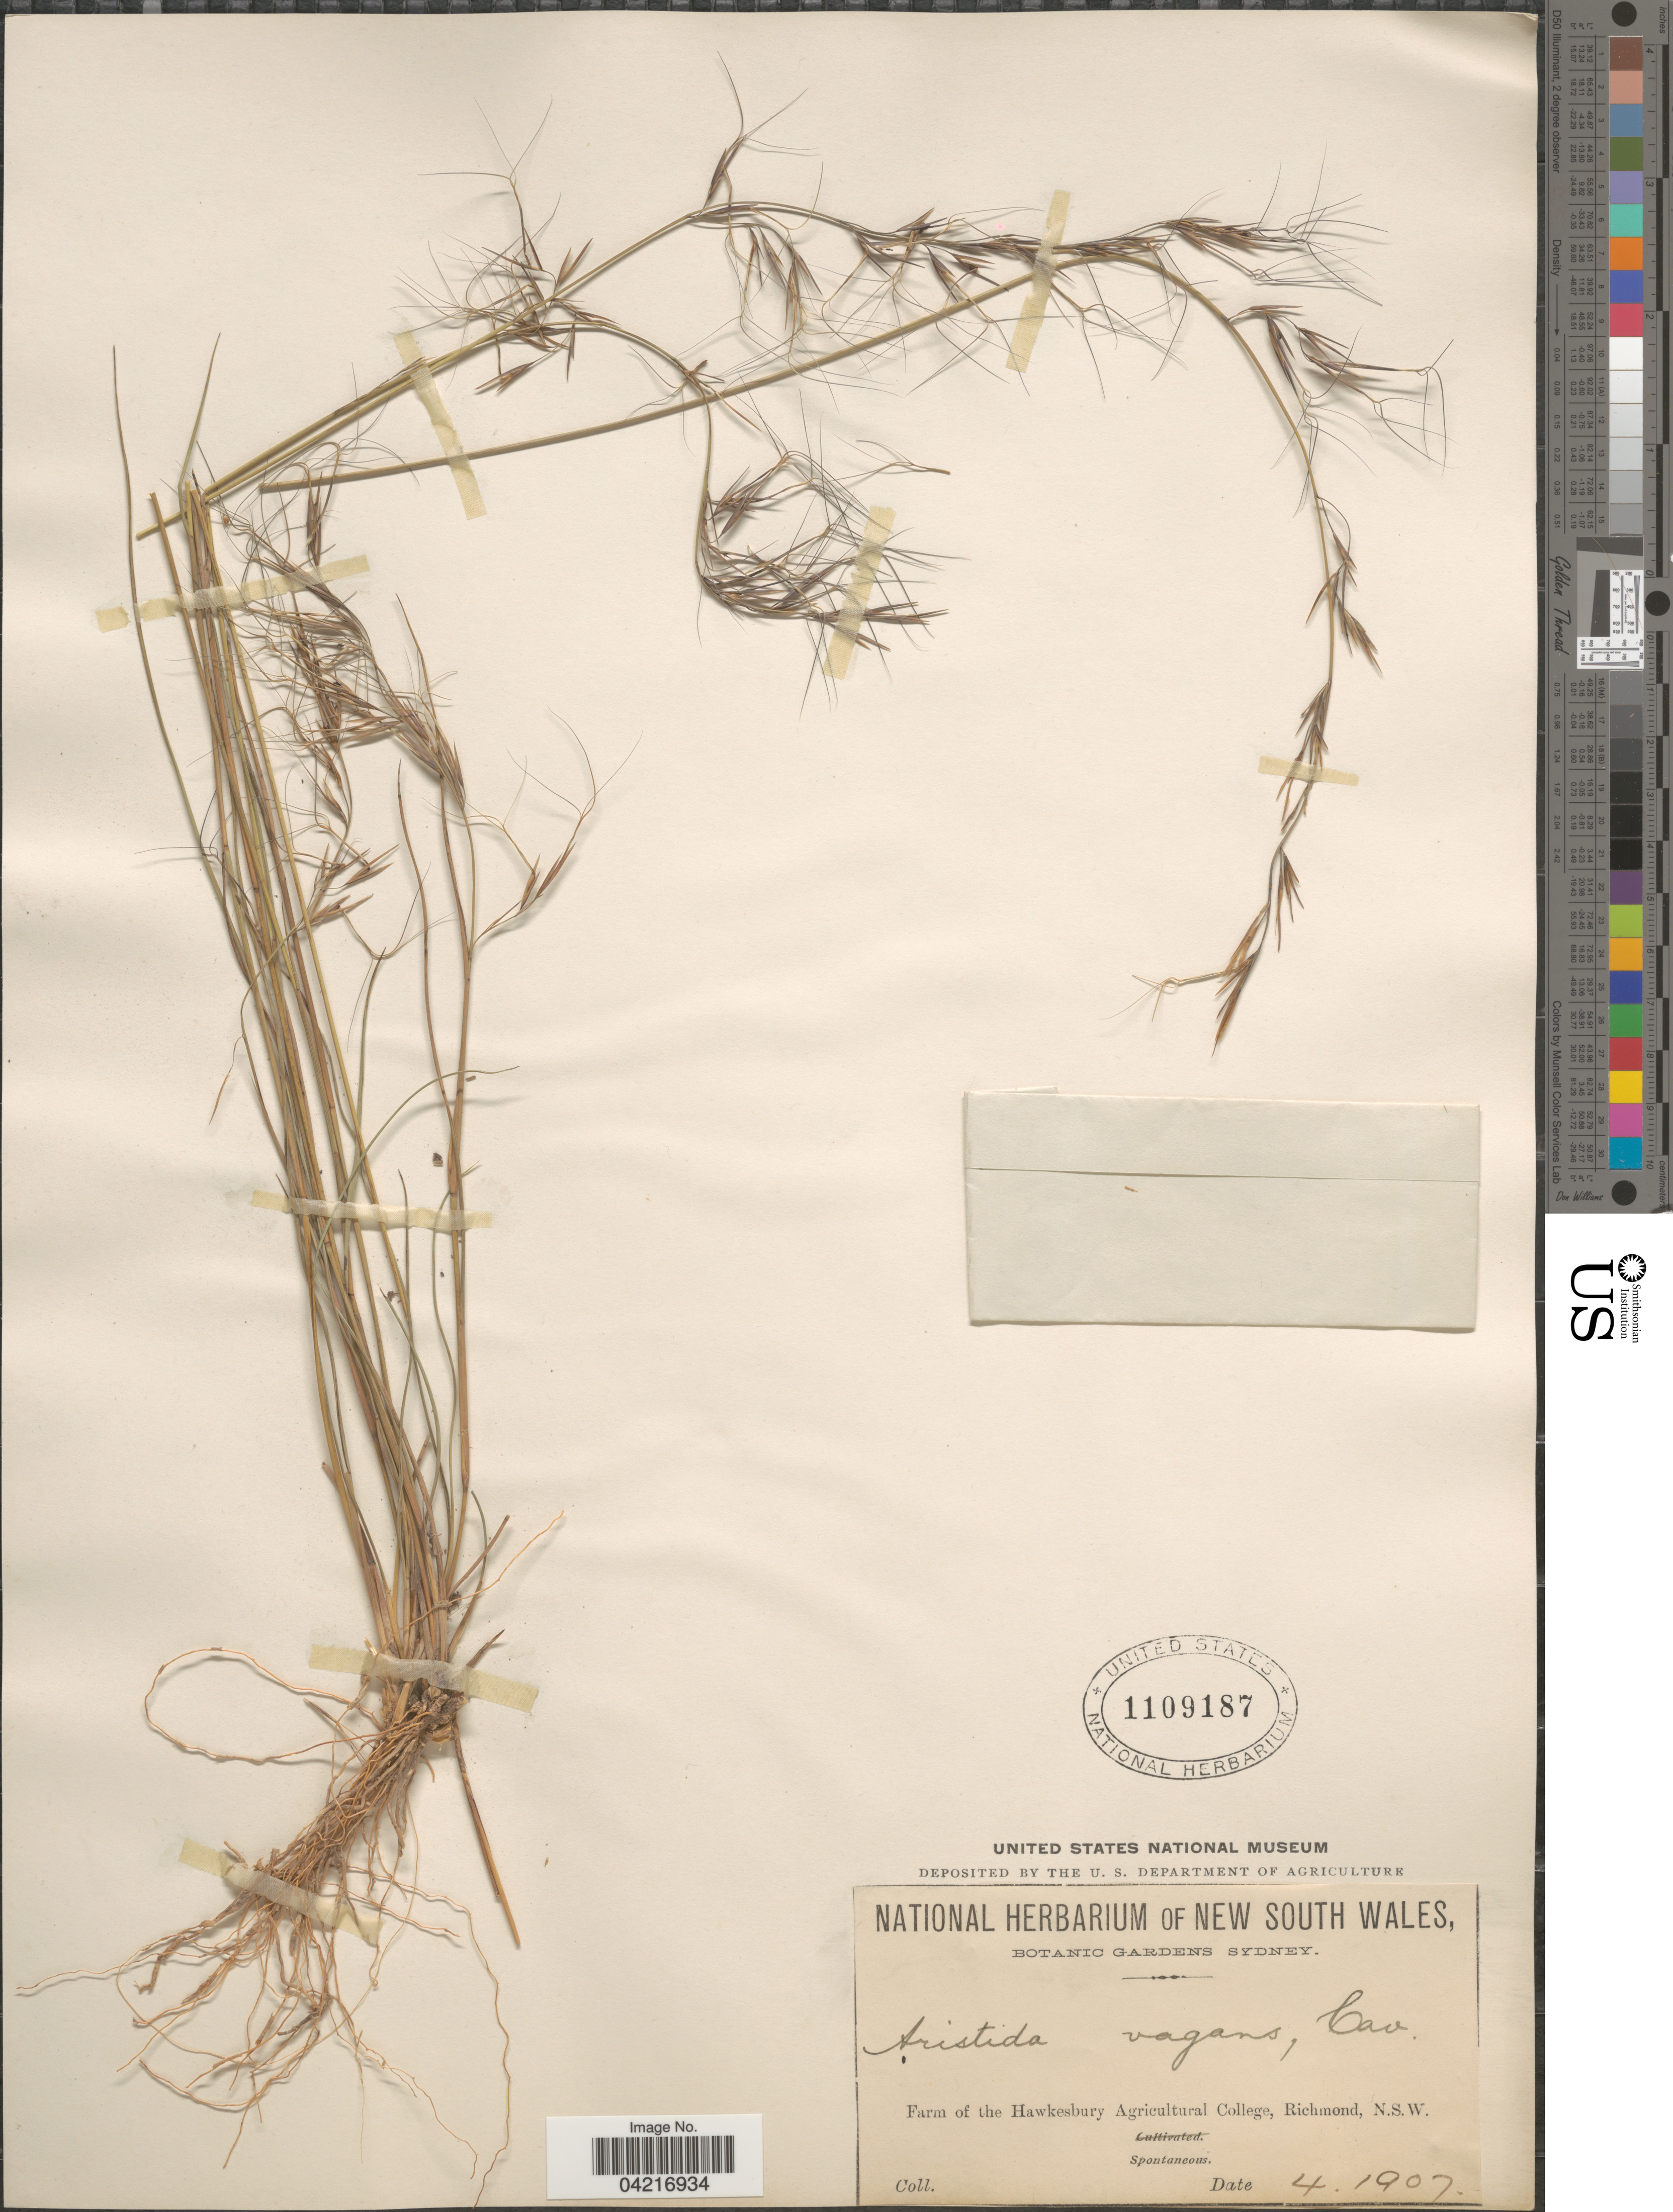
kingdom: Plantae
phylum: Tracheophyta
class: Liliopsida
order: Poales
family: Poaceae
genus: Aristida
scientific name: Aristida vagans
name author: Cav.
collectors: ex herb. New South Wales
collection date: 1907-04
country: Australia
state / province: New South Wales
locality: Farm of the Hawkesbury Agricultural College, Richmond.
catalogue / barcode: US 1109187